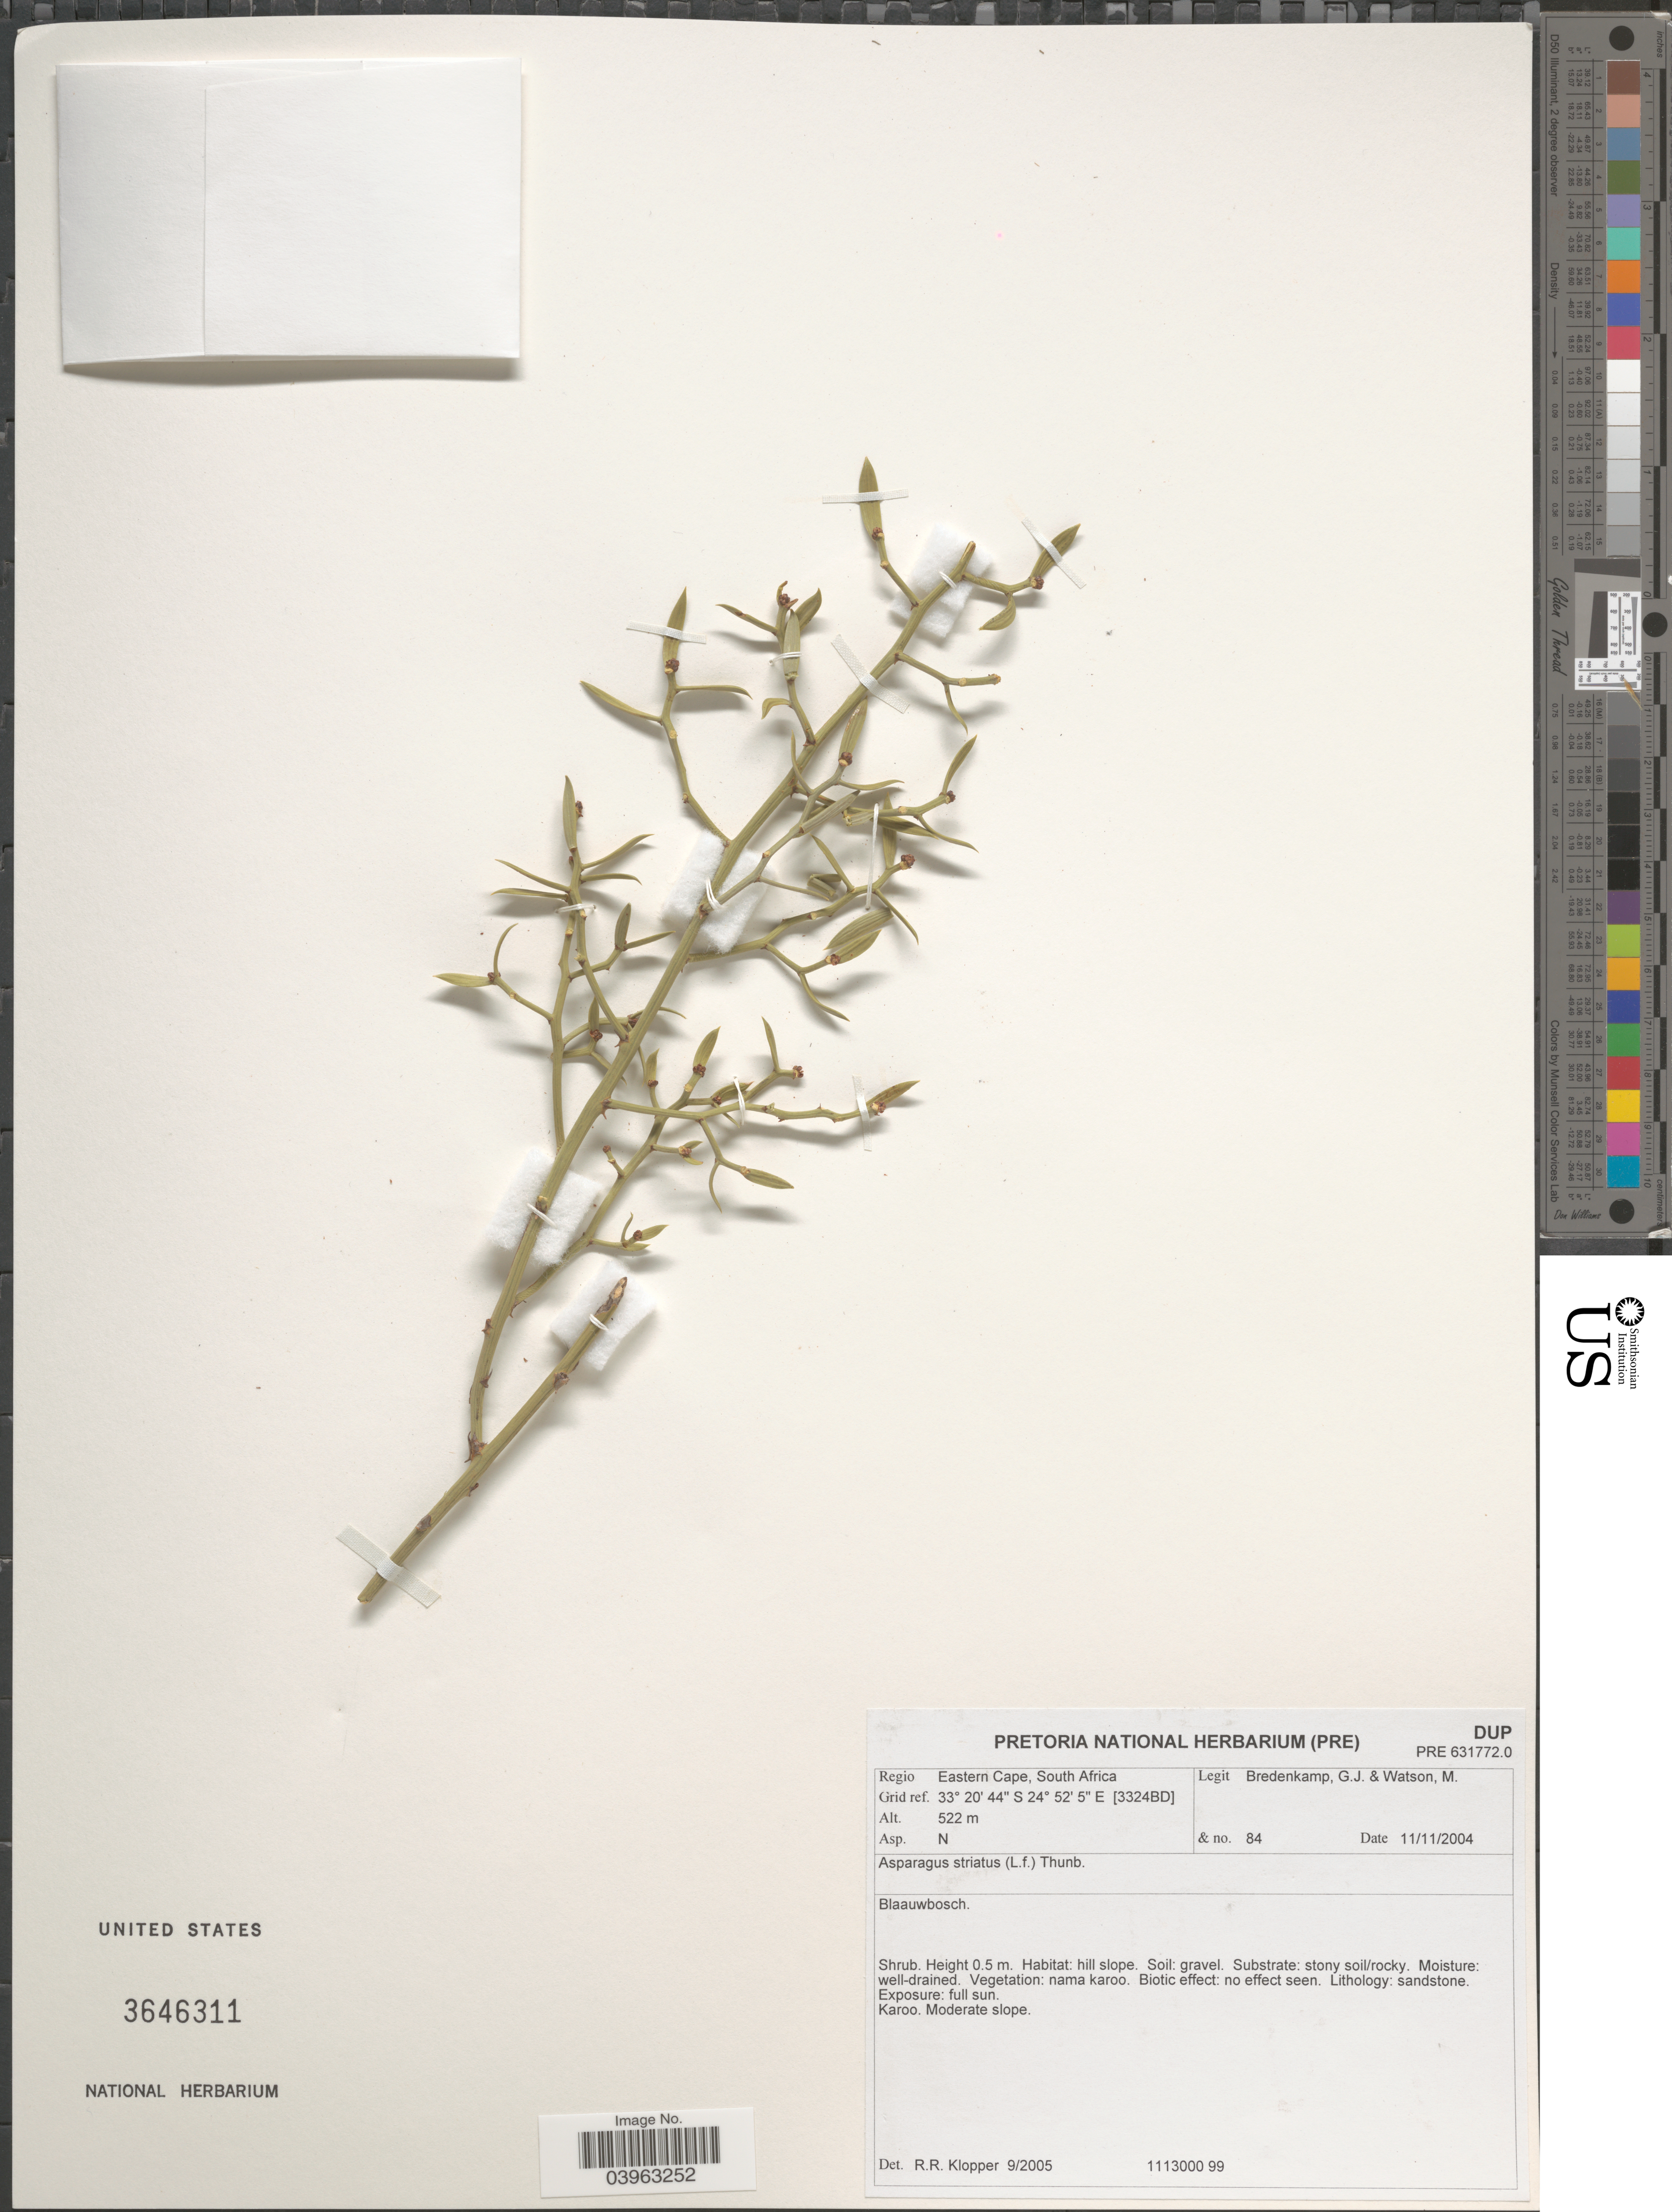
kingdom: Plantae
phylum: Tracheophyta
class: Liliopsida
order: Asparagales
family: Asparagaceae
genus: Asparagus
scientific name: Asparagus striatus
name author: (L. f.) Thunb.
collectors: G. Bredenkamp & M. C. Watson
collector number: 84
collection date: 2004-11-11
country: South Africa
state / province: Eastern Cape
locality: Regio Eastern Cape. Grid ref. [3324BD]. Asp. N. Blaauwbosch.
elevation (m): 522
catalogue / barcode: US 3646311